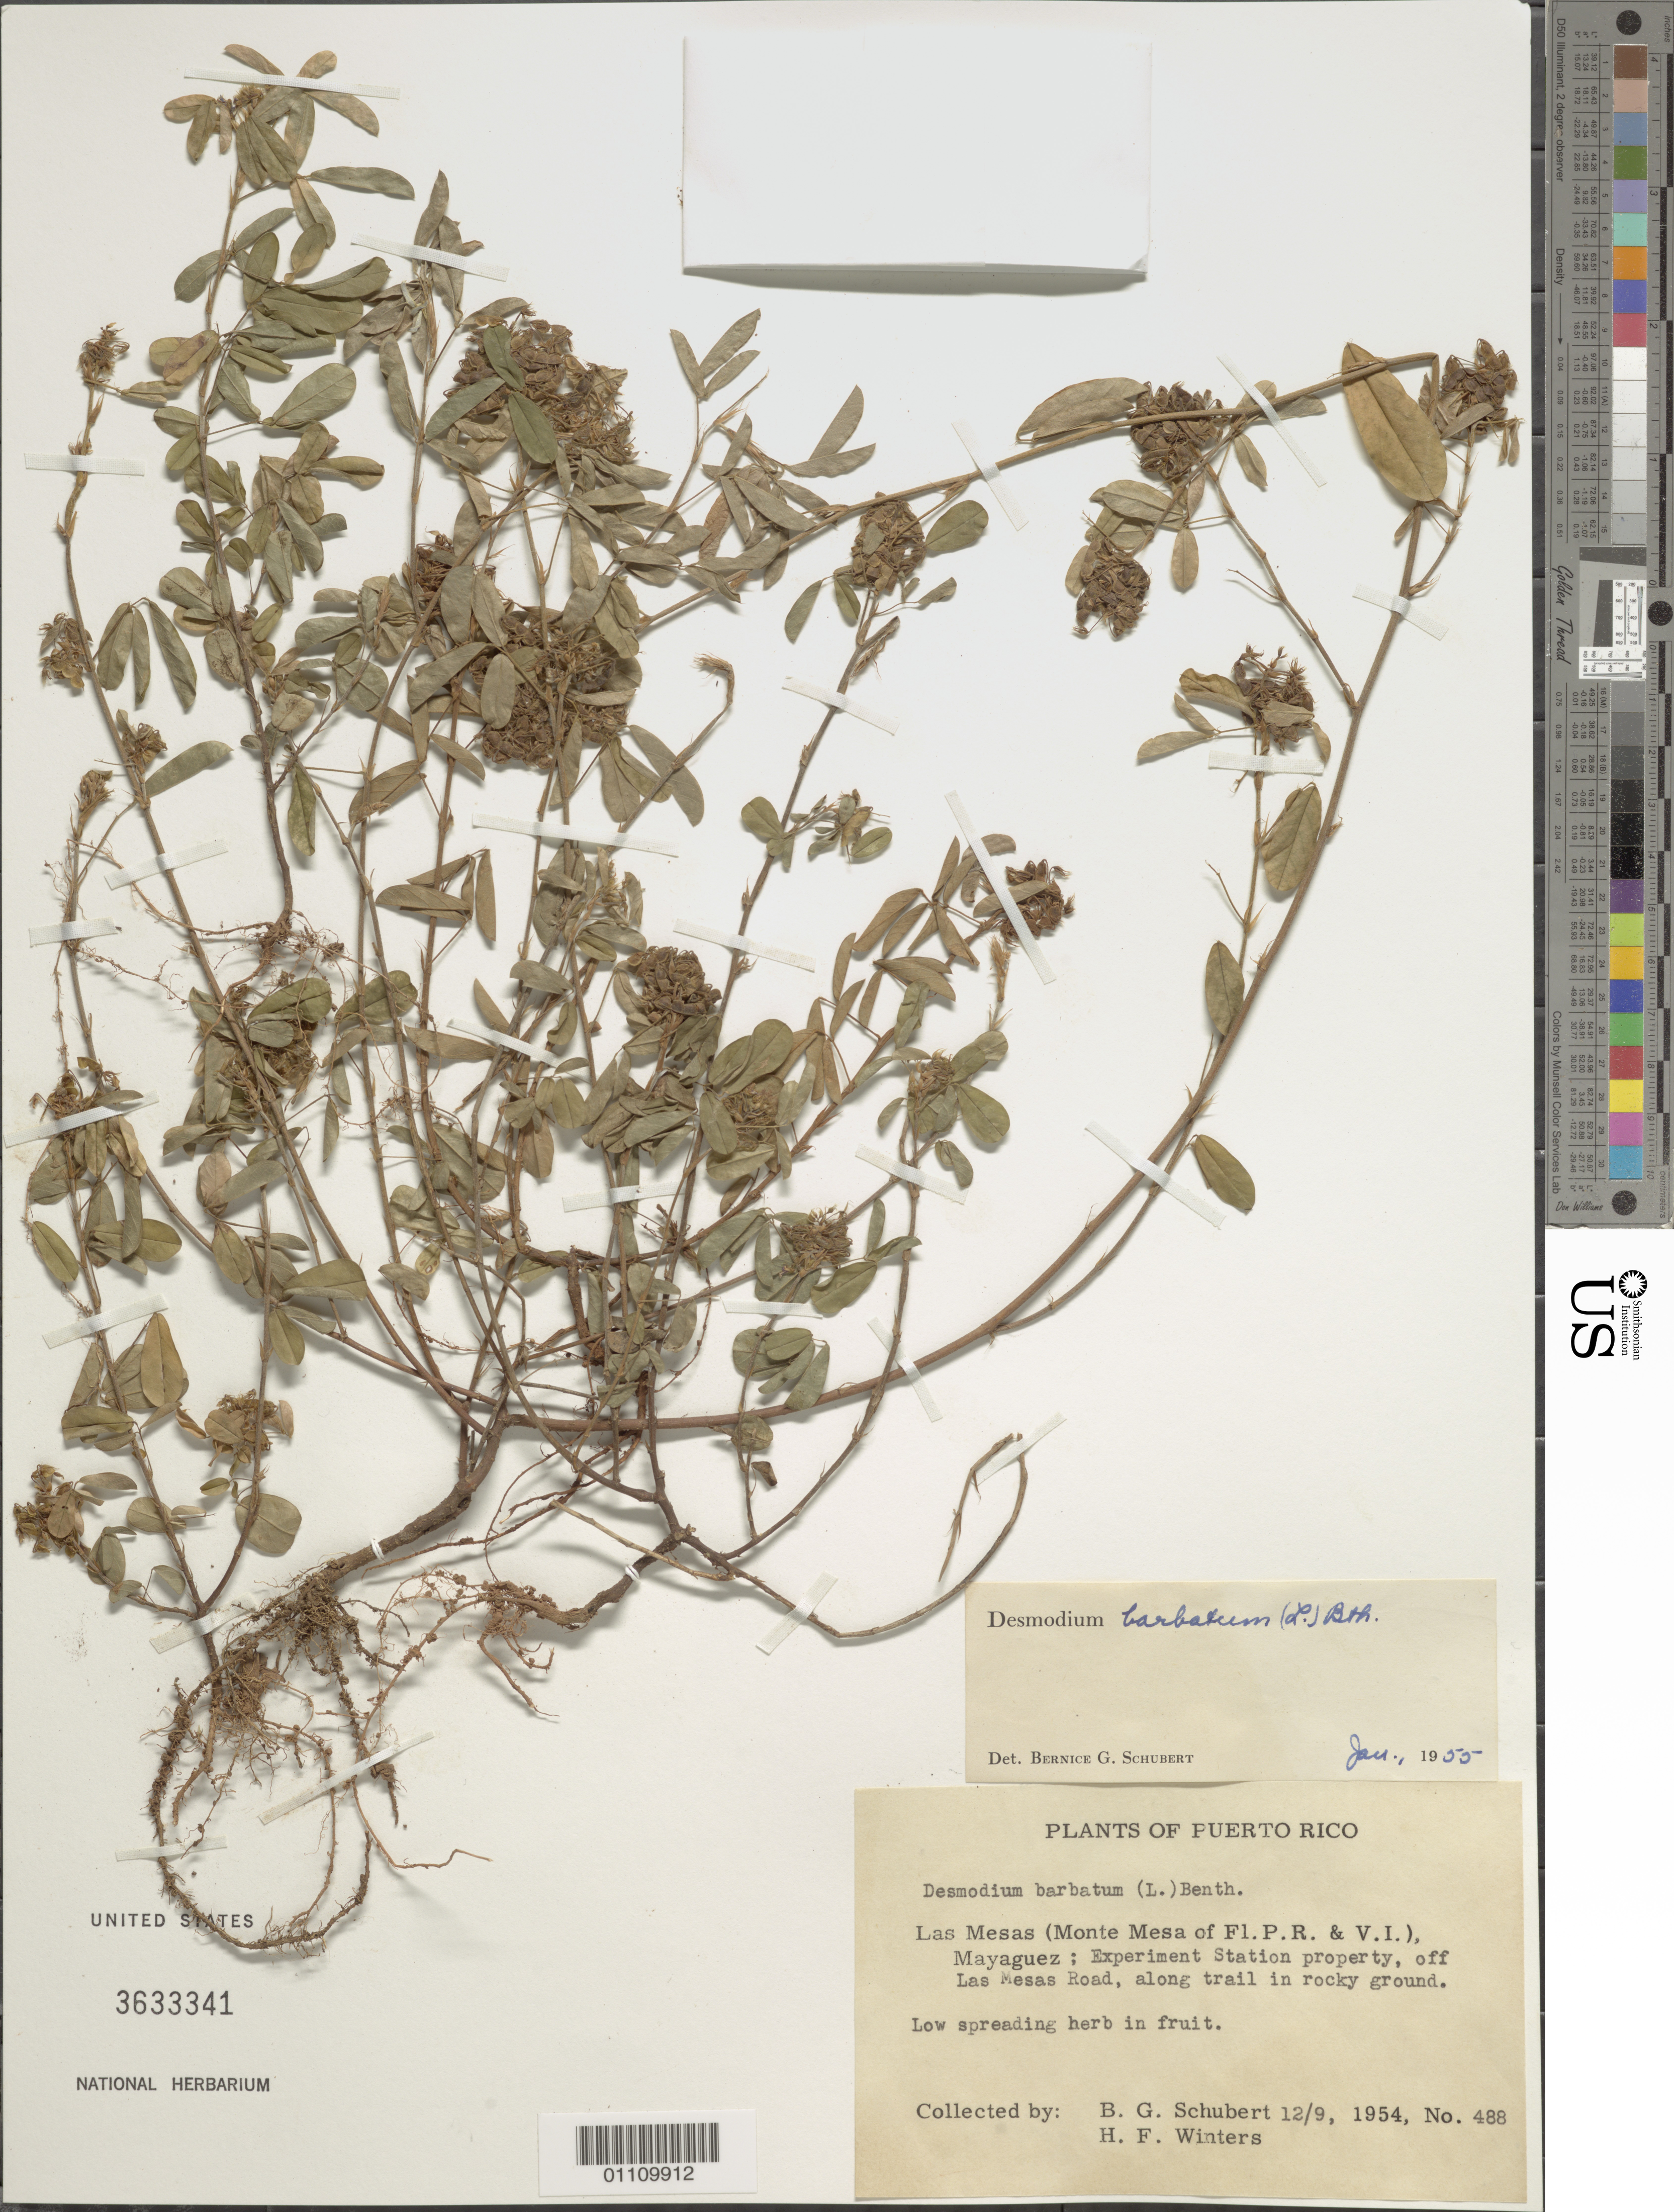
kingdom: Plantae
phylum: Tracheophyta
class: Magnoliopsida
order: Fabales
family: Fabaceae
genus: Grona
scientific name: Grona barbata var. barbata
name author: (L.) H. Ohashi & K. Ohashi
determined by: Strong, Mark T., (BOT), Smithsonian Institution - National Museum of Natural History (UNITED STATES)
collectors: B. Schubert & H. Winters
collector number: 488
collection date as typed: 09 Dec 1954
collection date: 1954-12-09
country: Puerto Rico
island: Puerto Rico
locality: Las Mesas (Monte Mesa of Fl. P.R. & V.I.), Mayaguez, Experiment Station property off Las mesas Road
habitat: Along trail in rocky ground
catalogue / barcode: US 3633341